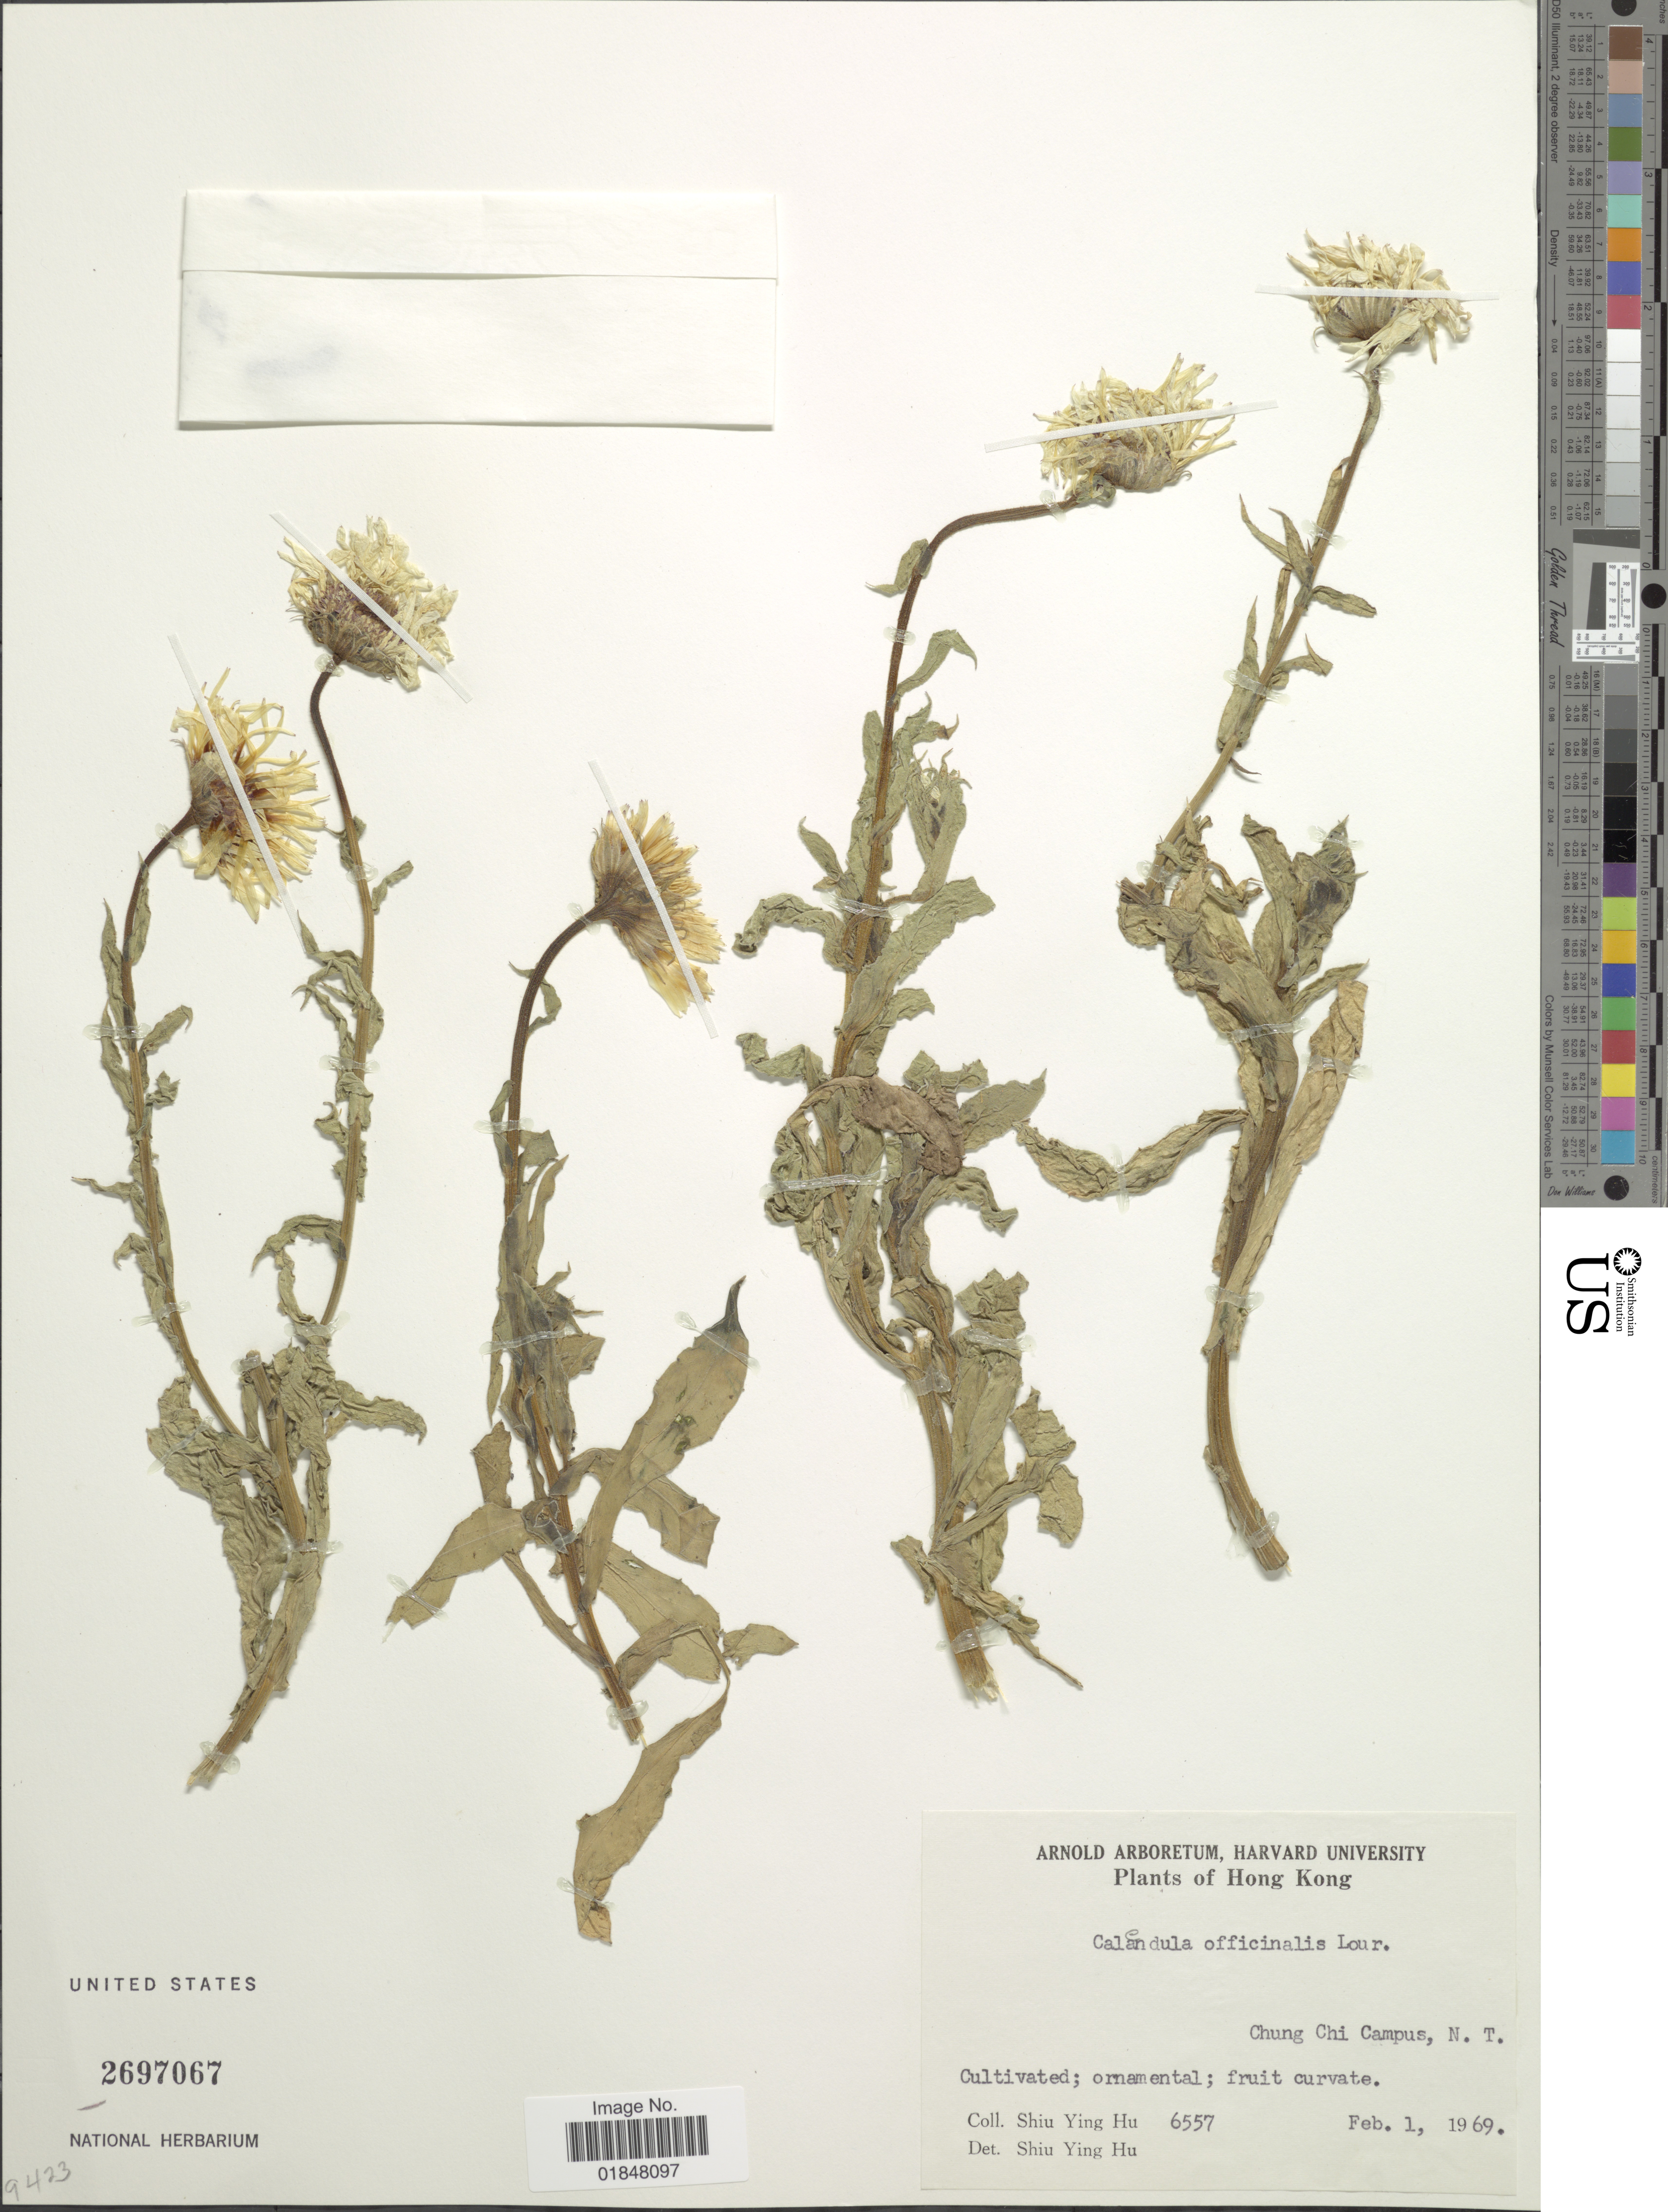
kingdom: Plantae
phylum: Tracheophyta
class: Magnoliopsida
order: Asterales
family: Asteraceae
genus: Calendula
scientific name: Calendula officinalis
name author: L.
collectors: S. Y. Hu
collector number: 6557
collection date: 1969-02-01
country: China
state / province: Hong Kong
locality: Chung Chi Campus, N. T.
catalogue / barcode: US 2697067